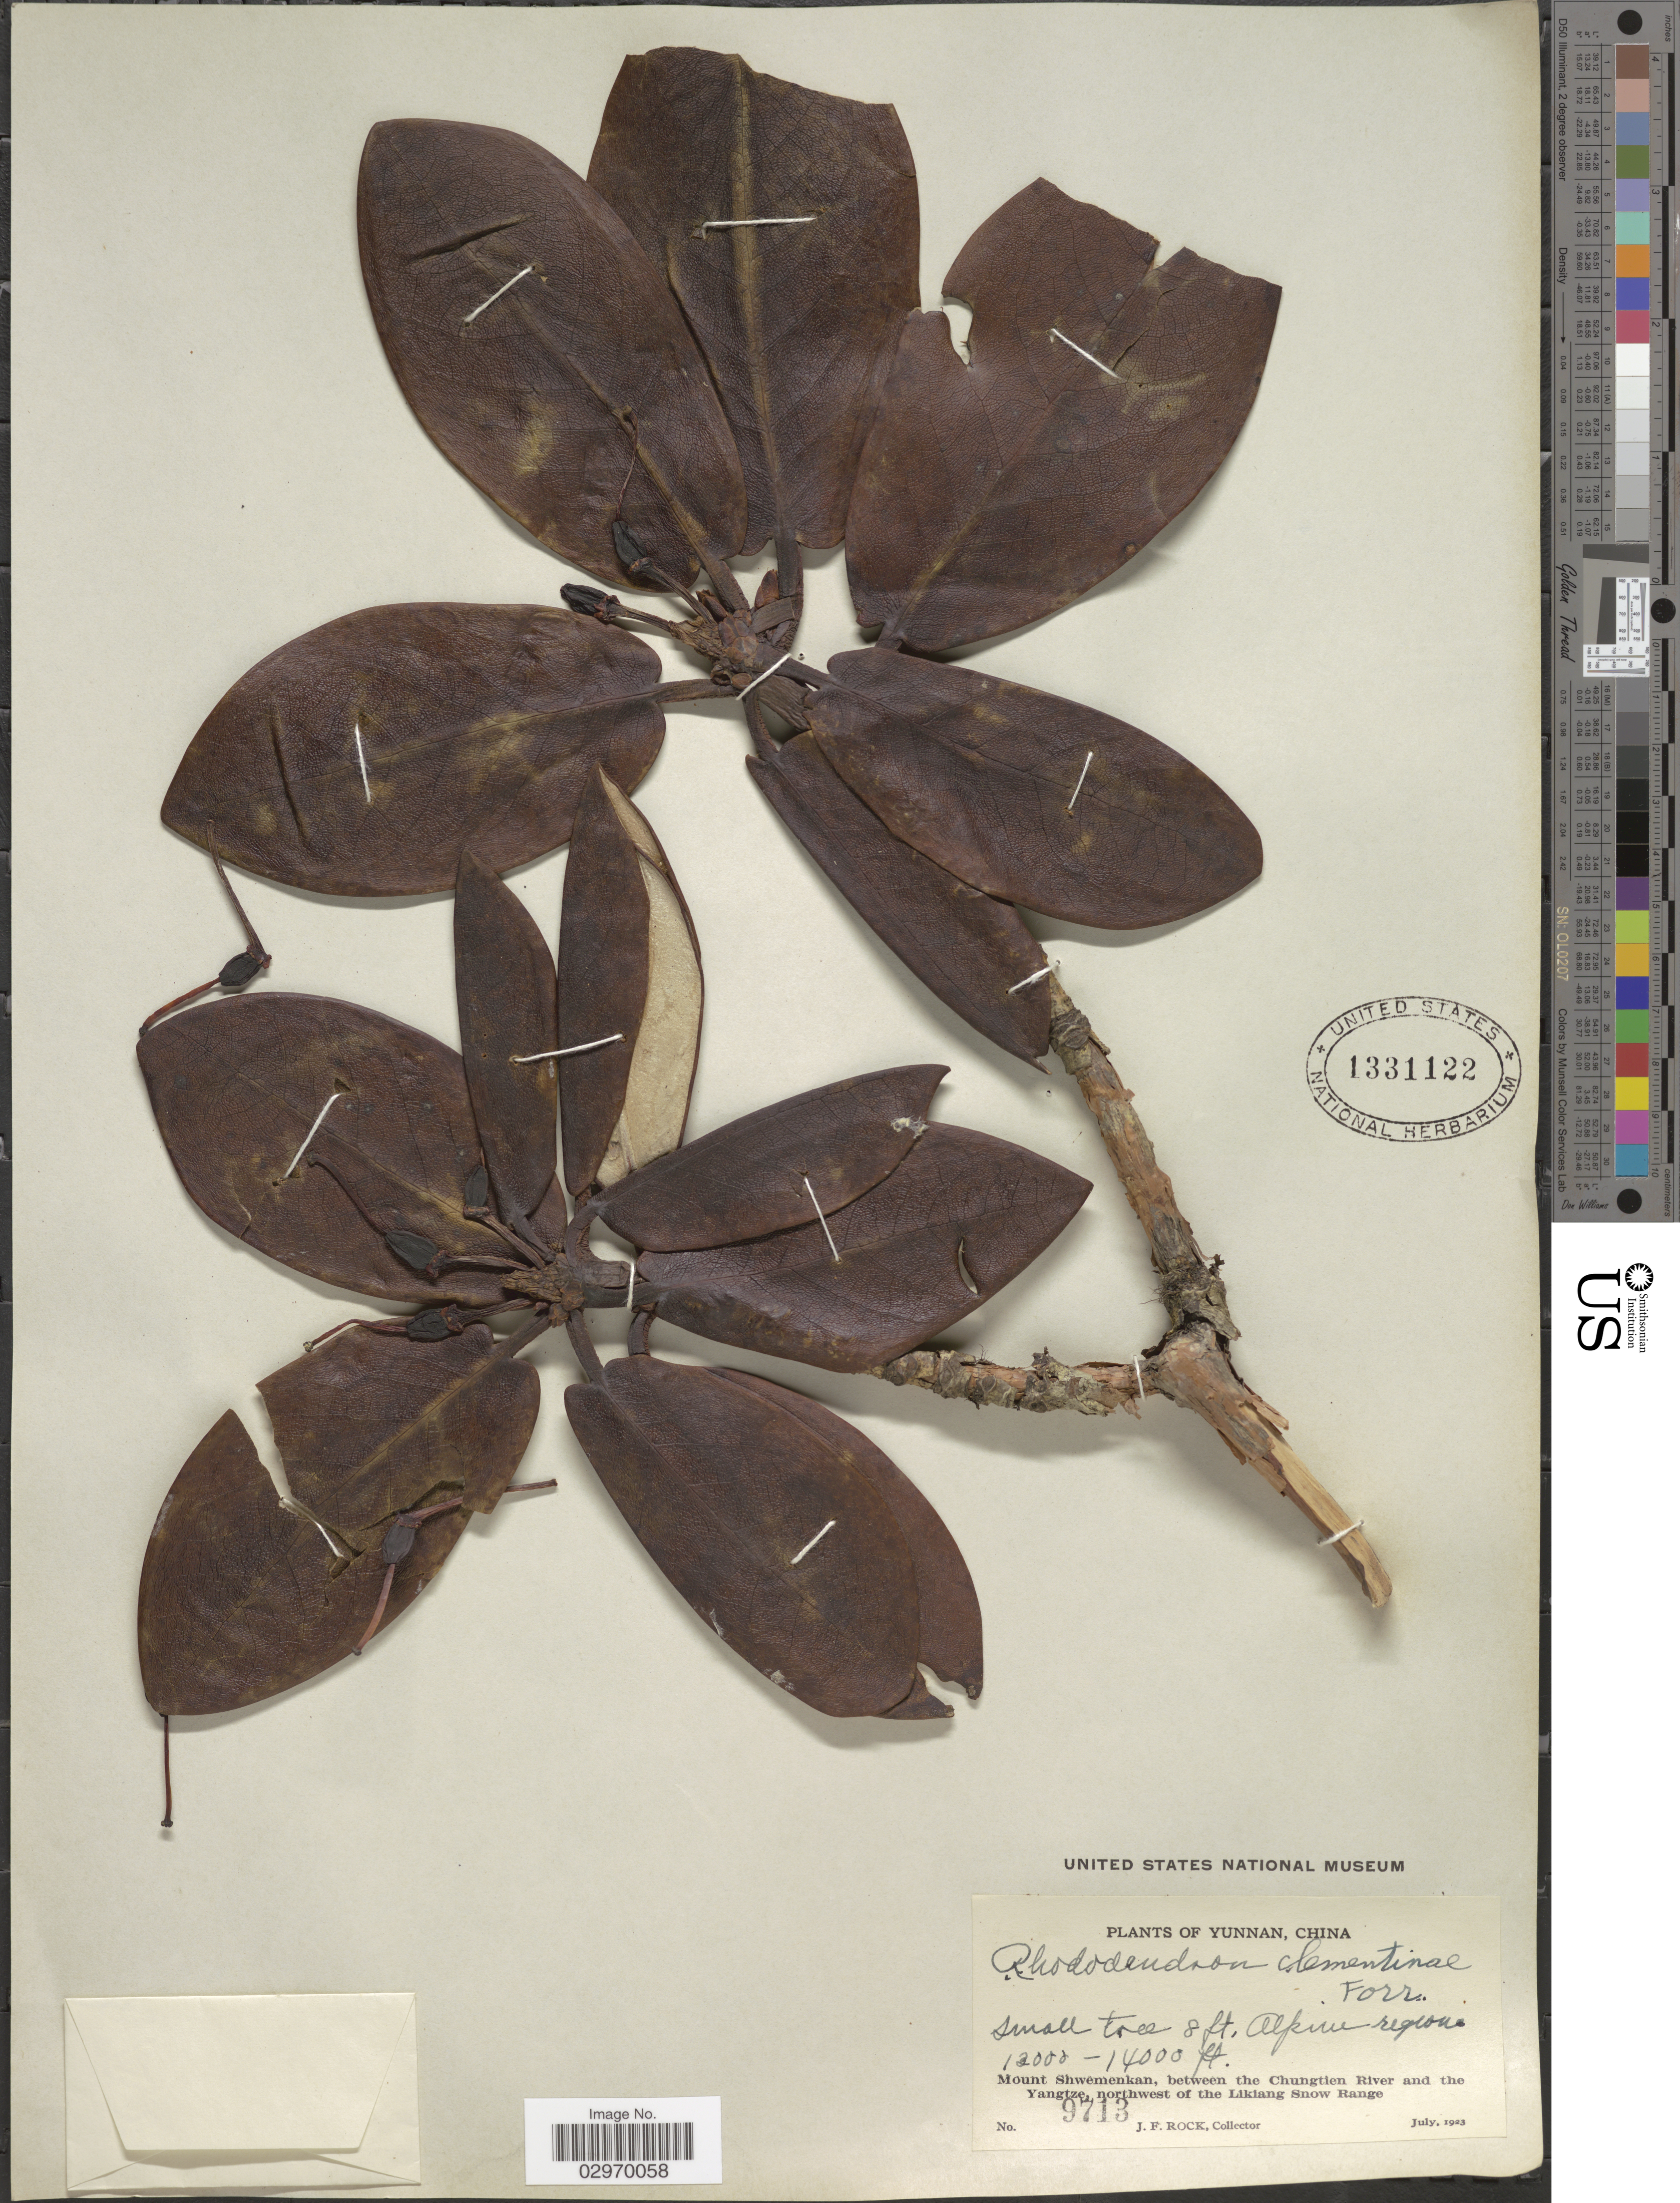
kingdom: Plantae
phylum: Tracheophyta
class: Magnoliopsida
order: Ericales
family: Ericaceae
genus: Rhododendron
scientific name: Rhododendron clementinae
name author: Forrest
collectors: J. Rock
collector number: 9713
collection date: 1923-07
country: China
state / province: Yunnan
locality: Alpine regions. Mount Shwemenkan, between the Chungtien River and the Yangtze, northwest of the Likiang Snow Range.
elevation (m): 3658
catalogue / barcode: US 1331122